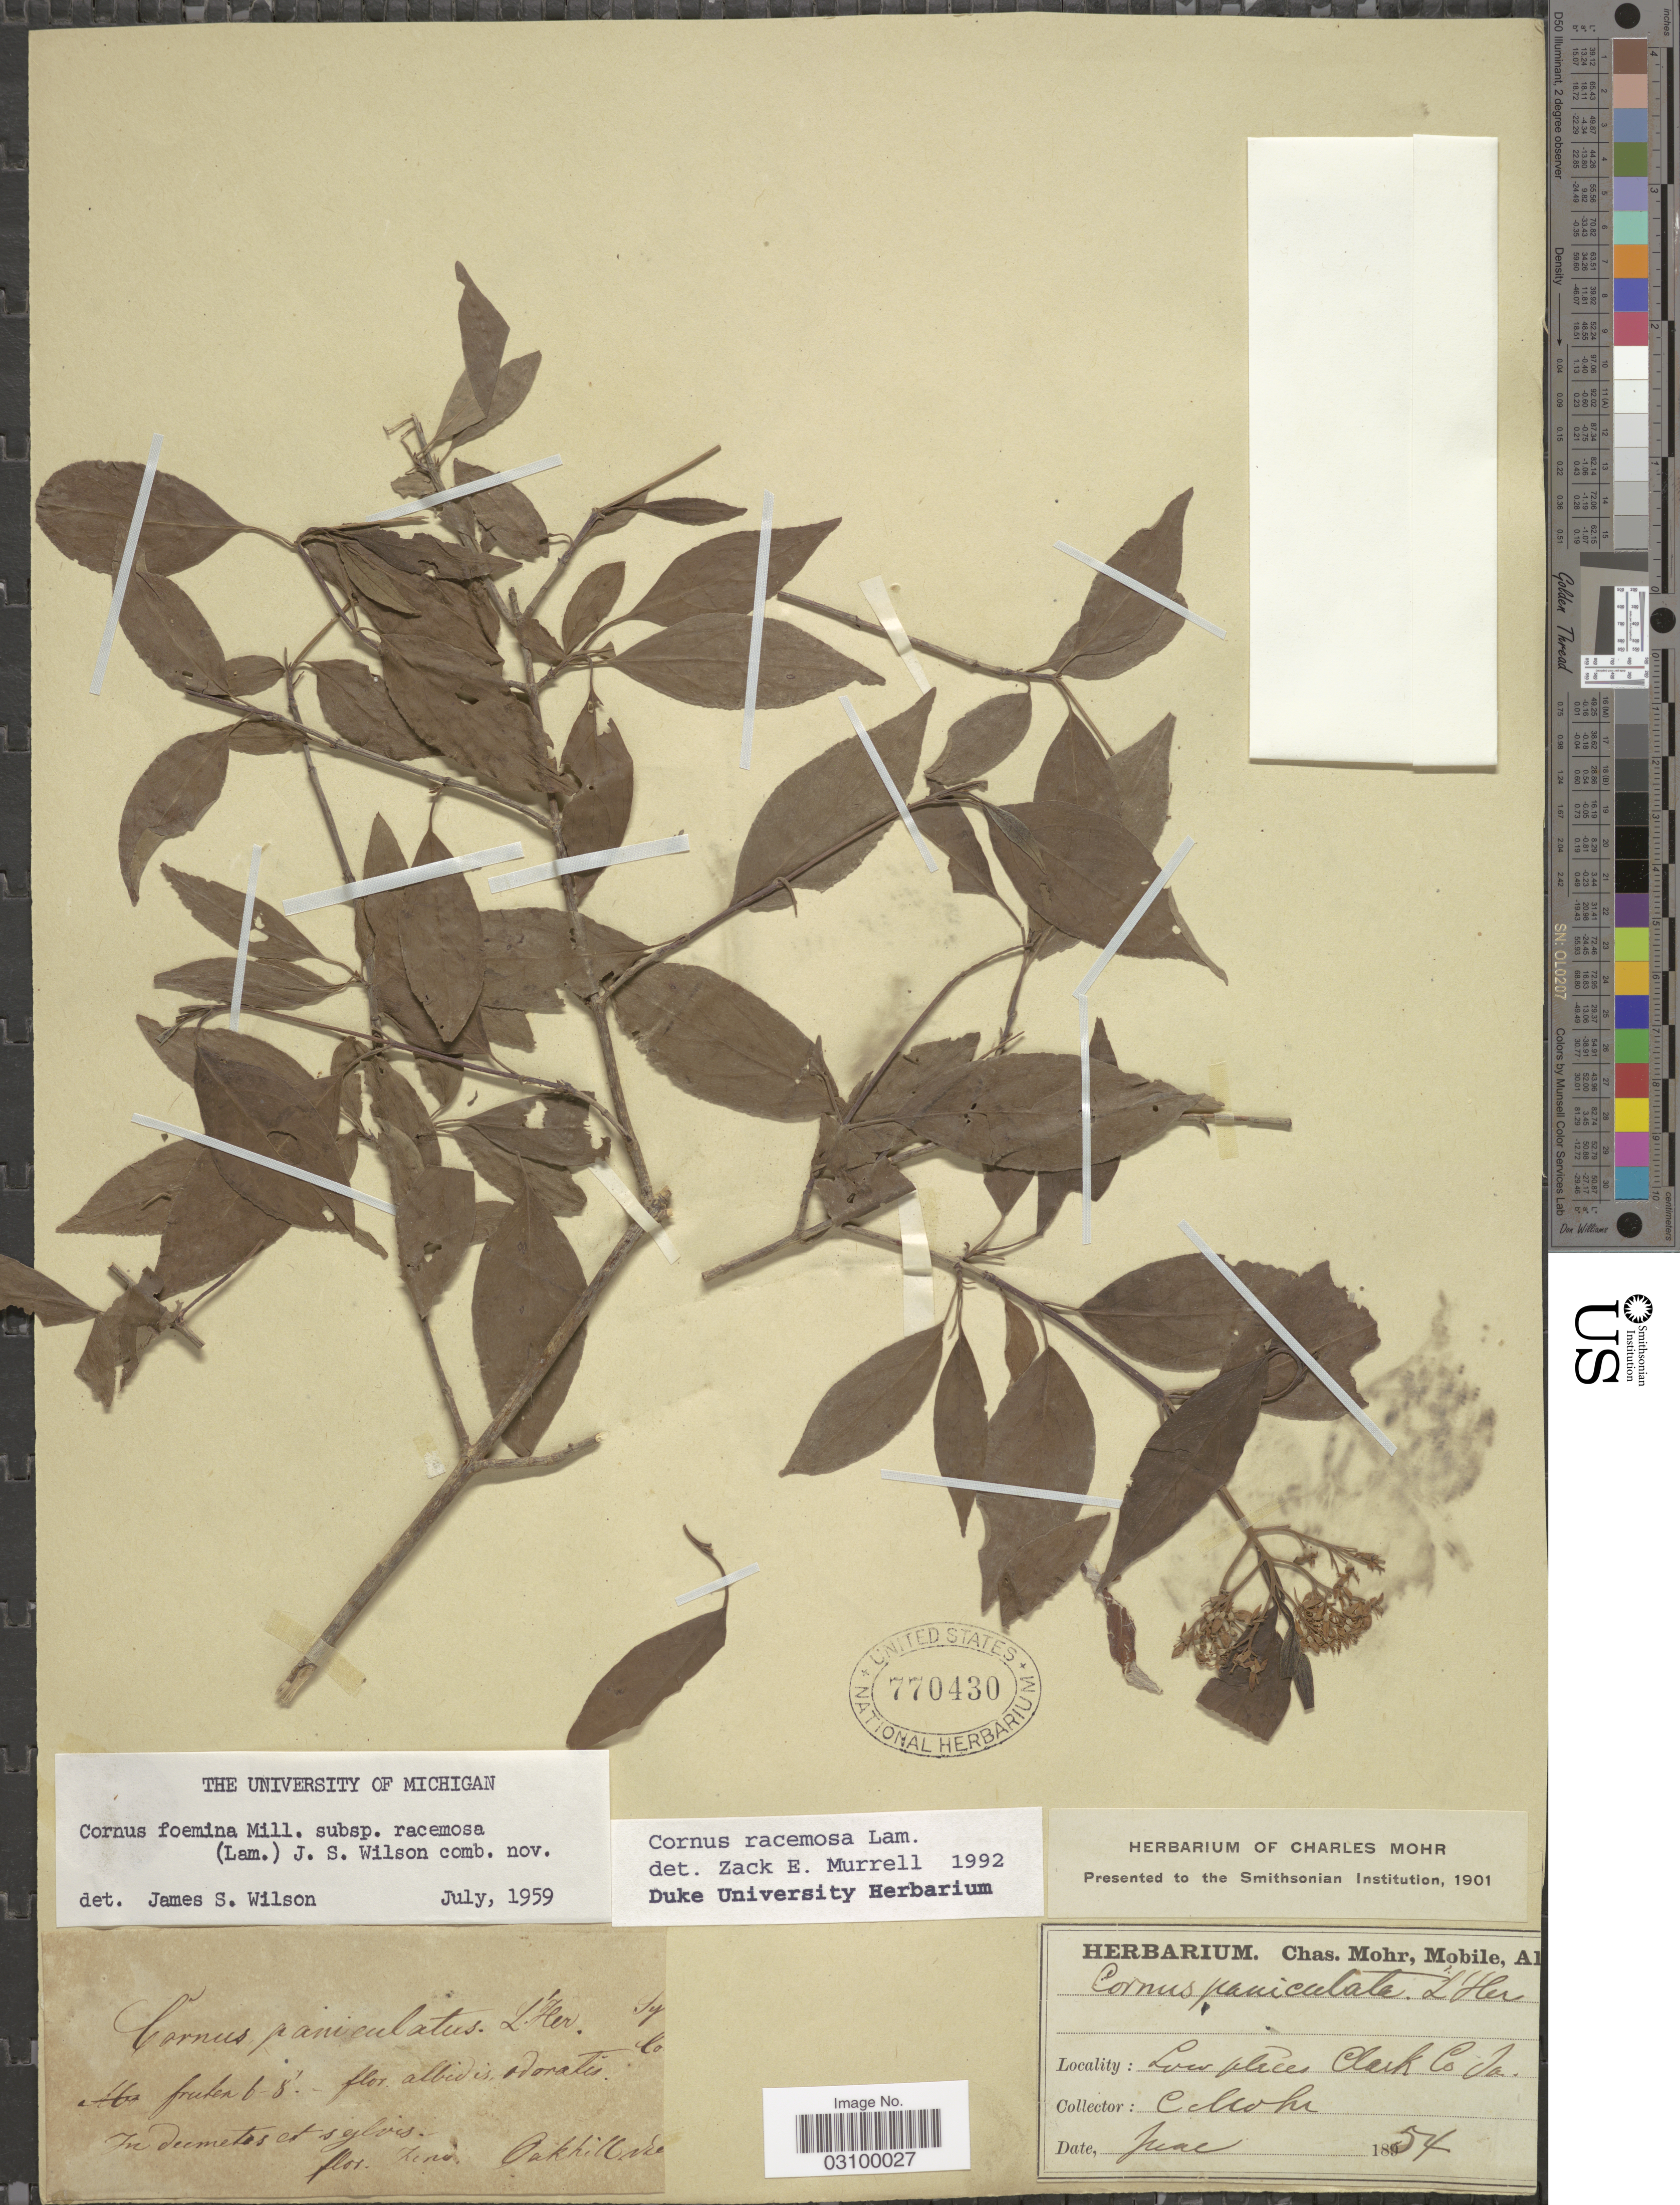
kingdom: Plantae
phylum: Tracheophyta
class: Magnoliopsida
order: Cornales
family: Cornaceae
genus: Cornus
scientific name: Cornus racemosa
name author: Lam.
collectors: Mohr, C. T. (herbarium)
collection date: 1854-06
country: United States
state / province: Iowa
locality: Low places, Clark Co. Oak hill.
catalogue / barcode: US 770430